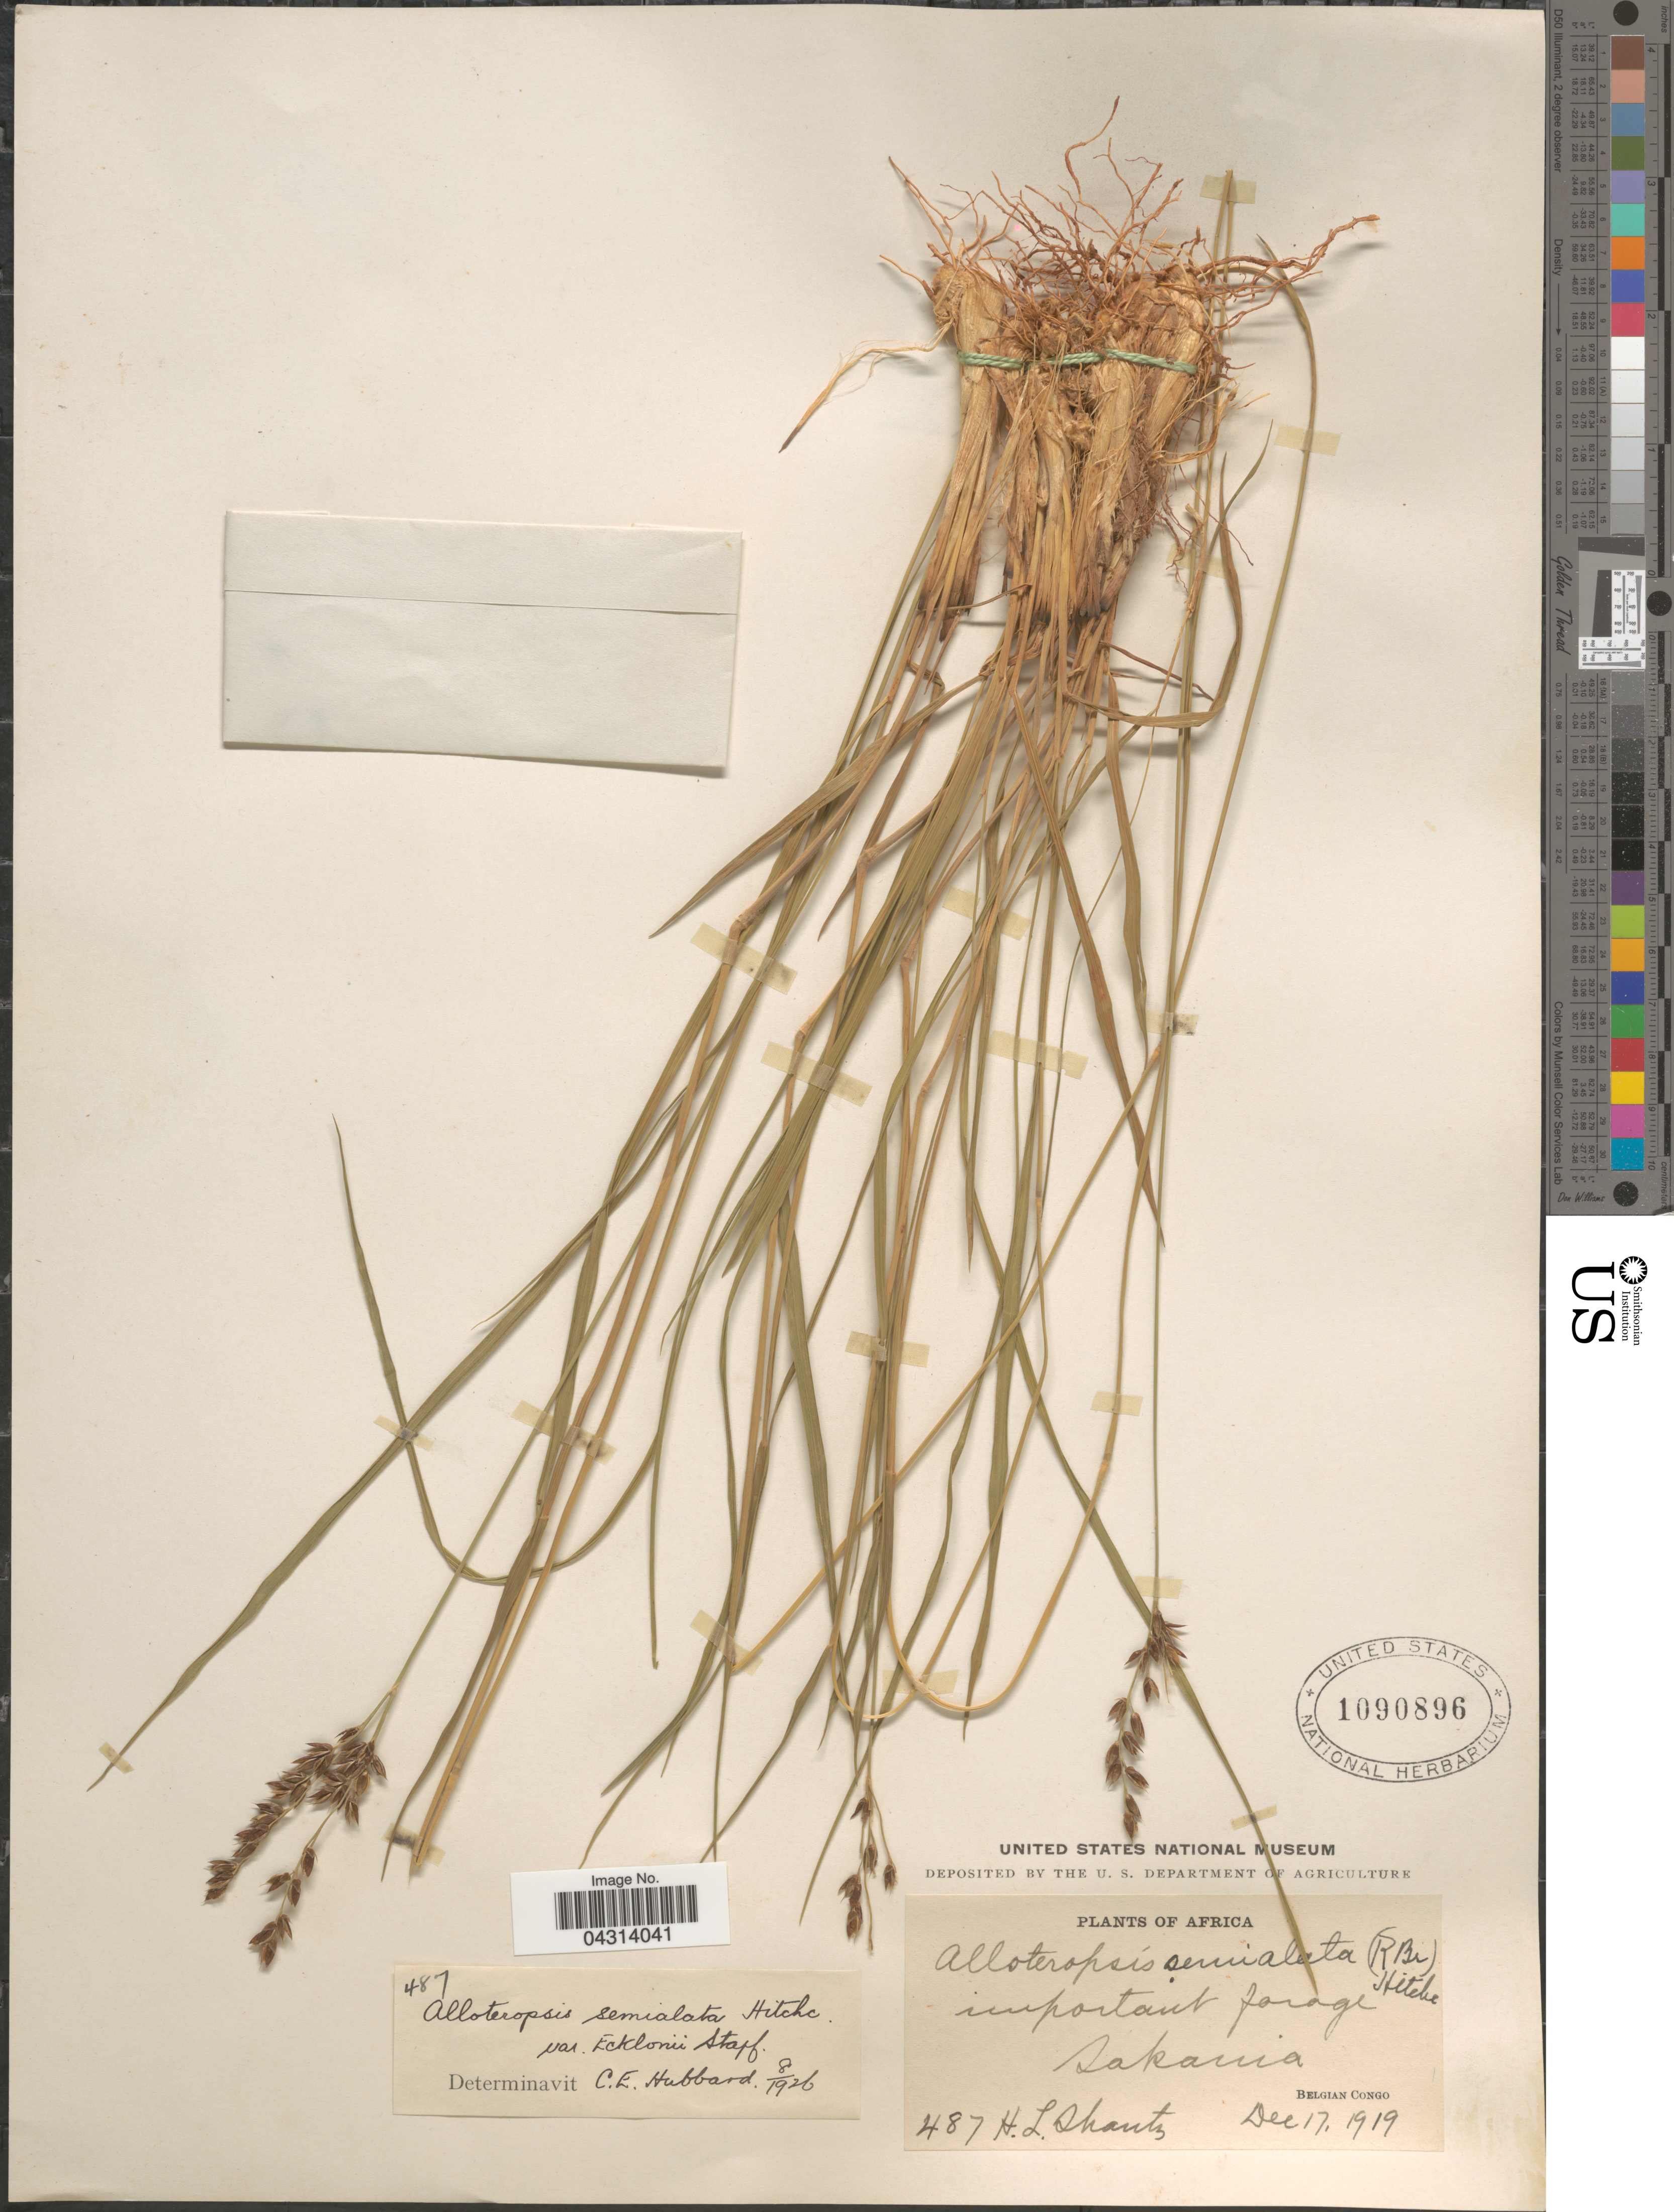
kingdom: Plantae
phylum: Tracheophyta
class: Liliopsida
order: Poales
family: Poaceae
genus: Alloteropsis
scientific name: Alloteropsis semialata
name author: (R. Br.) Hitchc.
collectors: H. Shantz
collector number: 487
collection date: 1919-12-17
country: Congo, Democratic Republic of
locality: Important forage Sakania. Belgian Congo.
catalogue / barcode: US 1090896